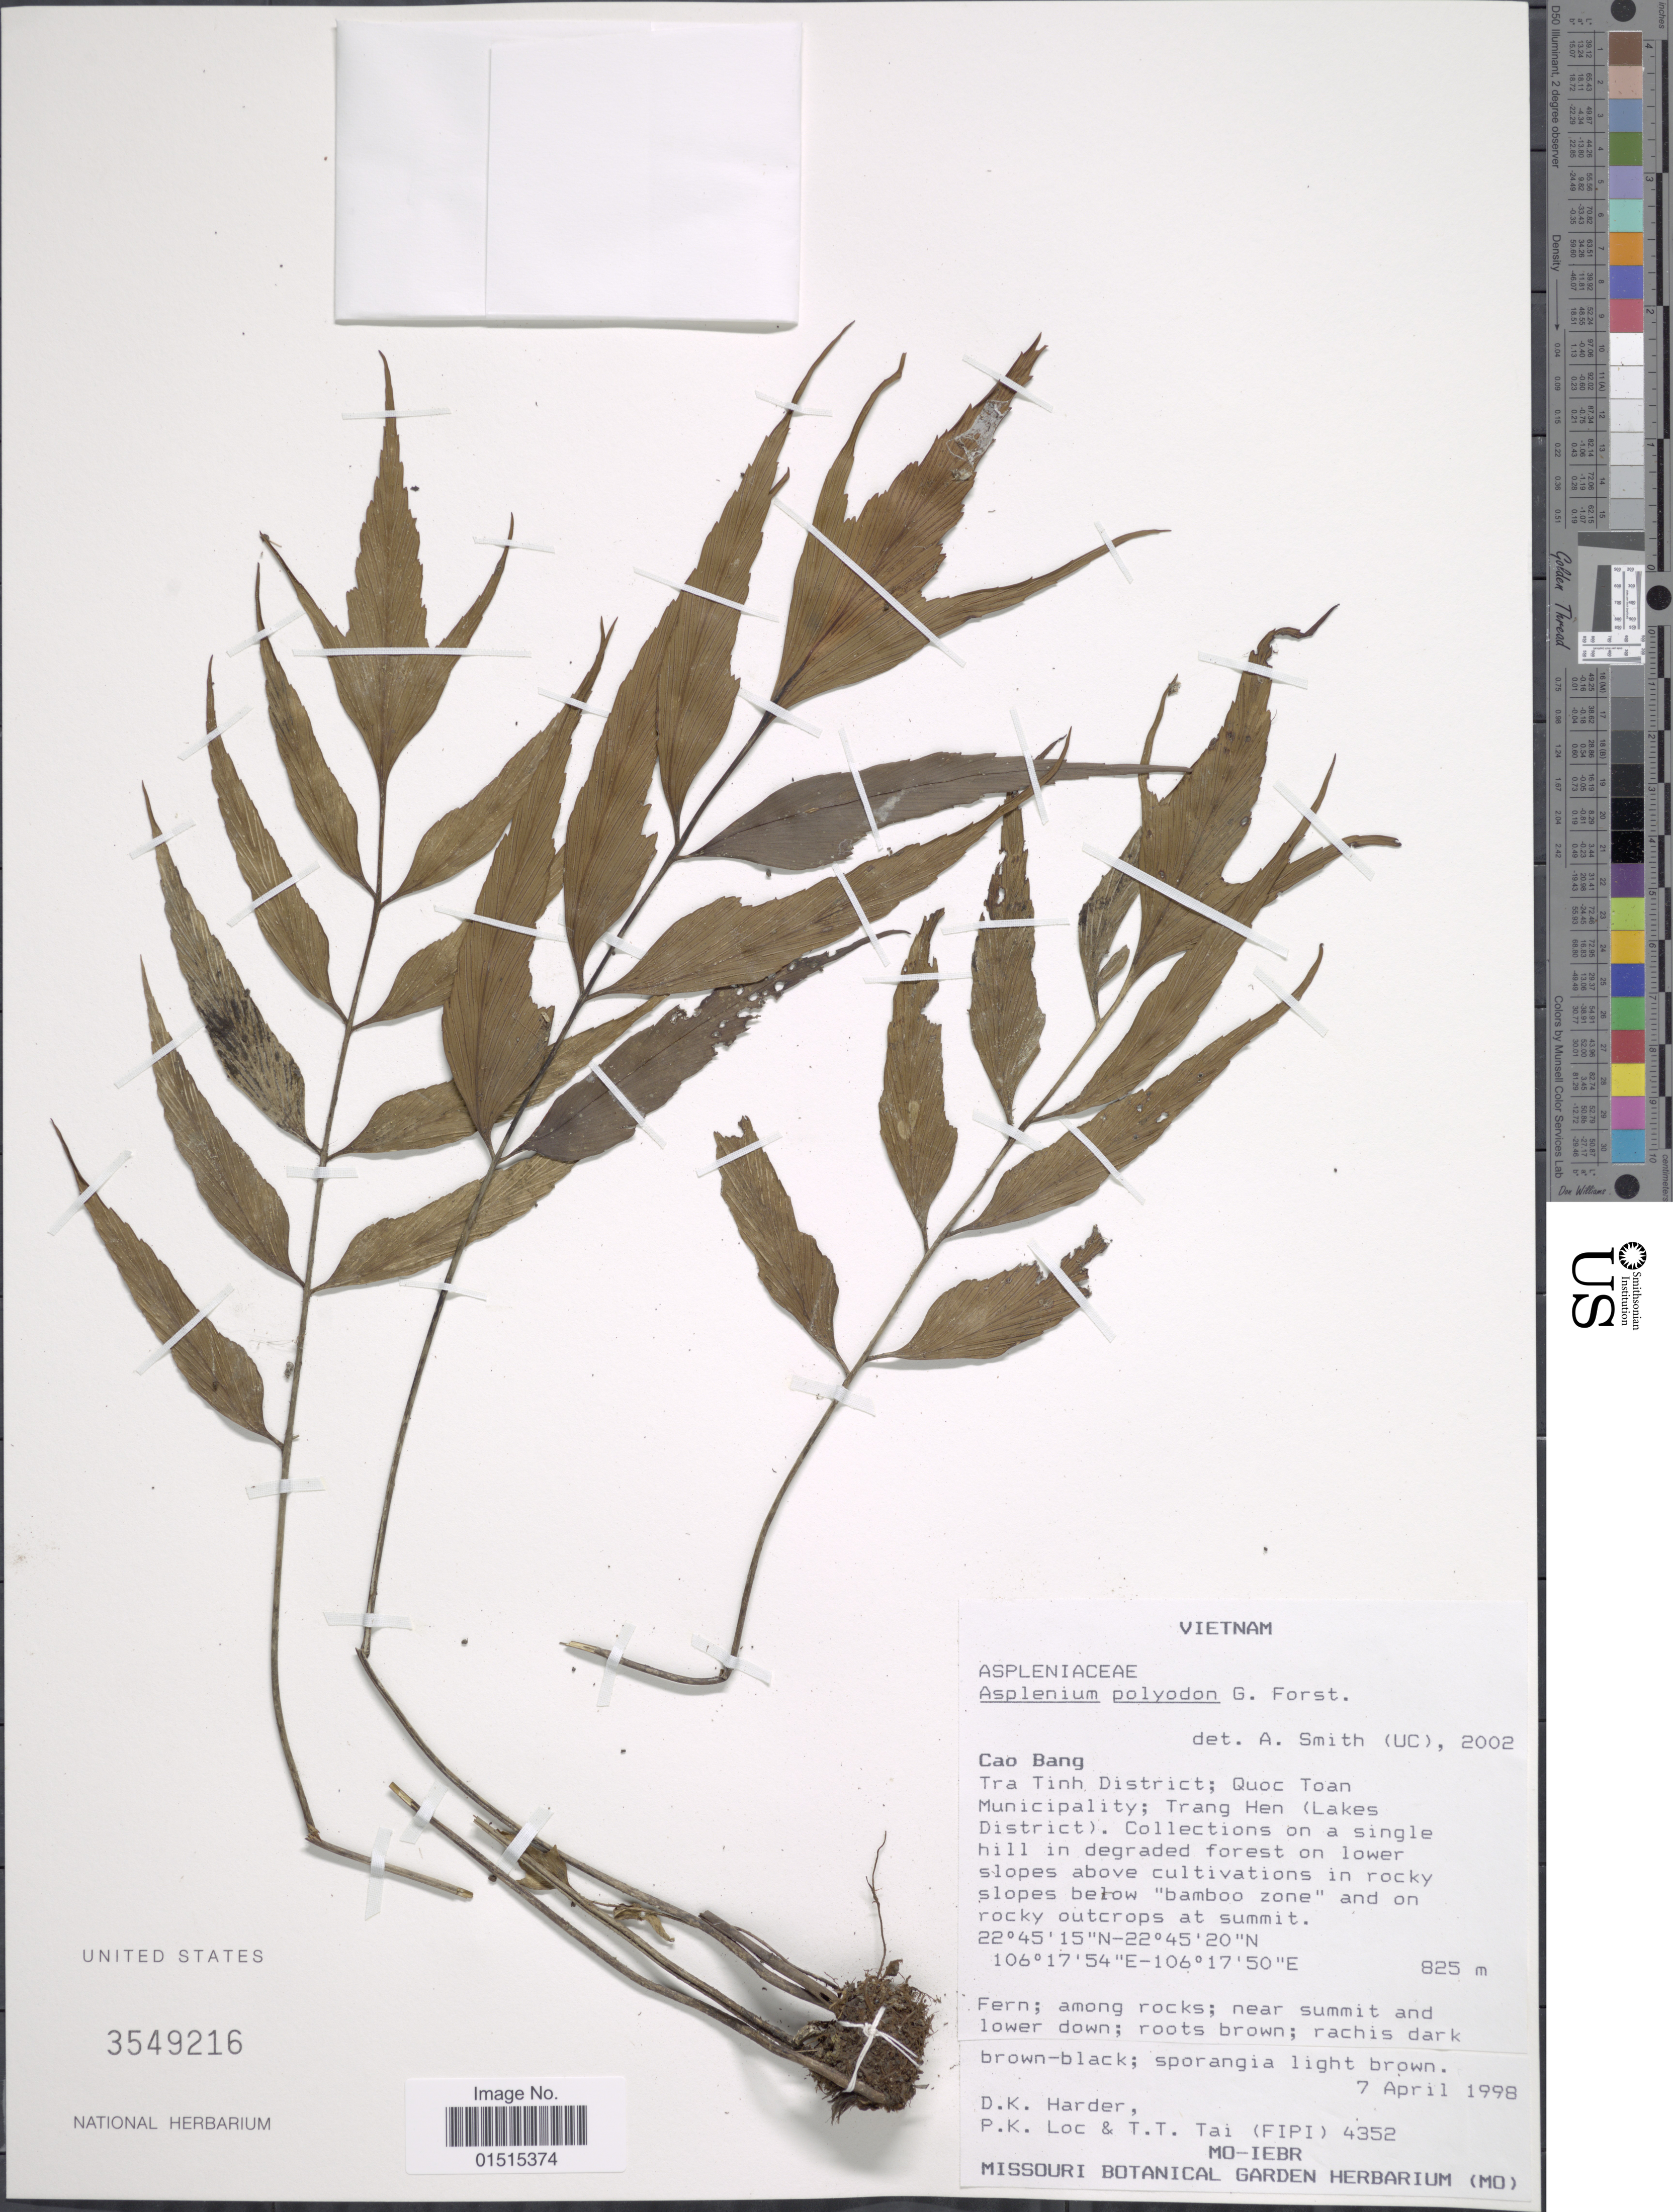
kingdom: Plantae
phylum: Tracheophyta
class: Polypodiopsida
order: Polypodiales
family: Aspleniaceae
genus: Asplenium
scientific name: Asplenium polyodon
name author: G. Forst.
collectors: D. Harder, P. K. Lôc & T. Tai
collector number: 4352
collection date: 1998-04-07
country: Vietnam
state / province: Cao Bang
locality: Tra Tinh District; Quoc Toan Municipality; Trang Hen (Lakes District). Collections on a single hill in degraded forest on lower slopes above cultivations in rocky slopes below " bamboo zone " and on rocky outcrops at summit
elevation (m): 825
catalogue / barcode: US 3549216